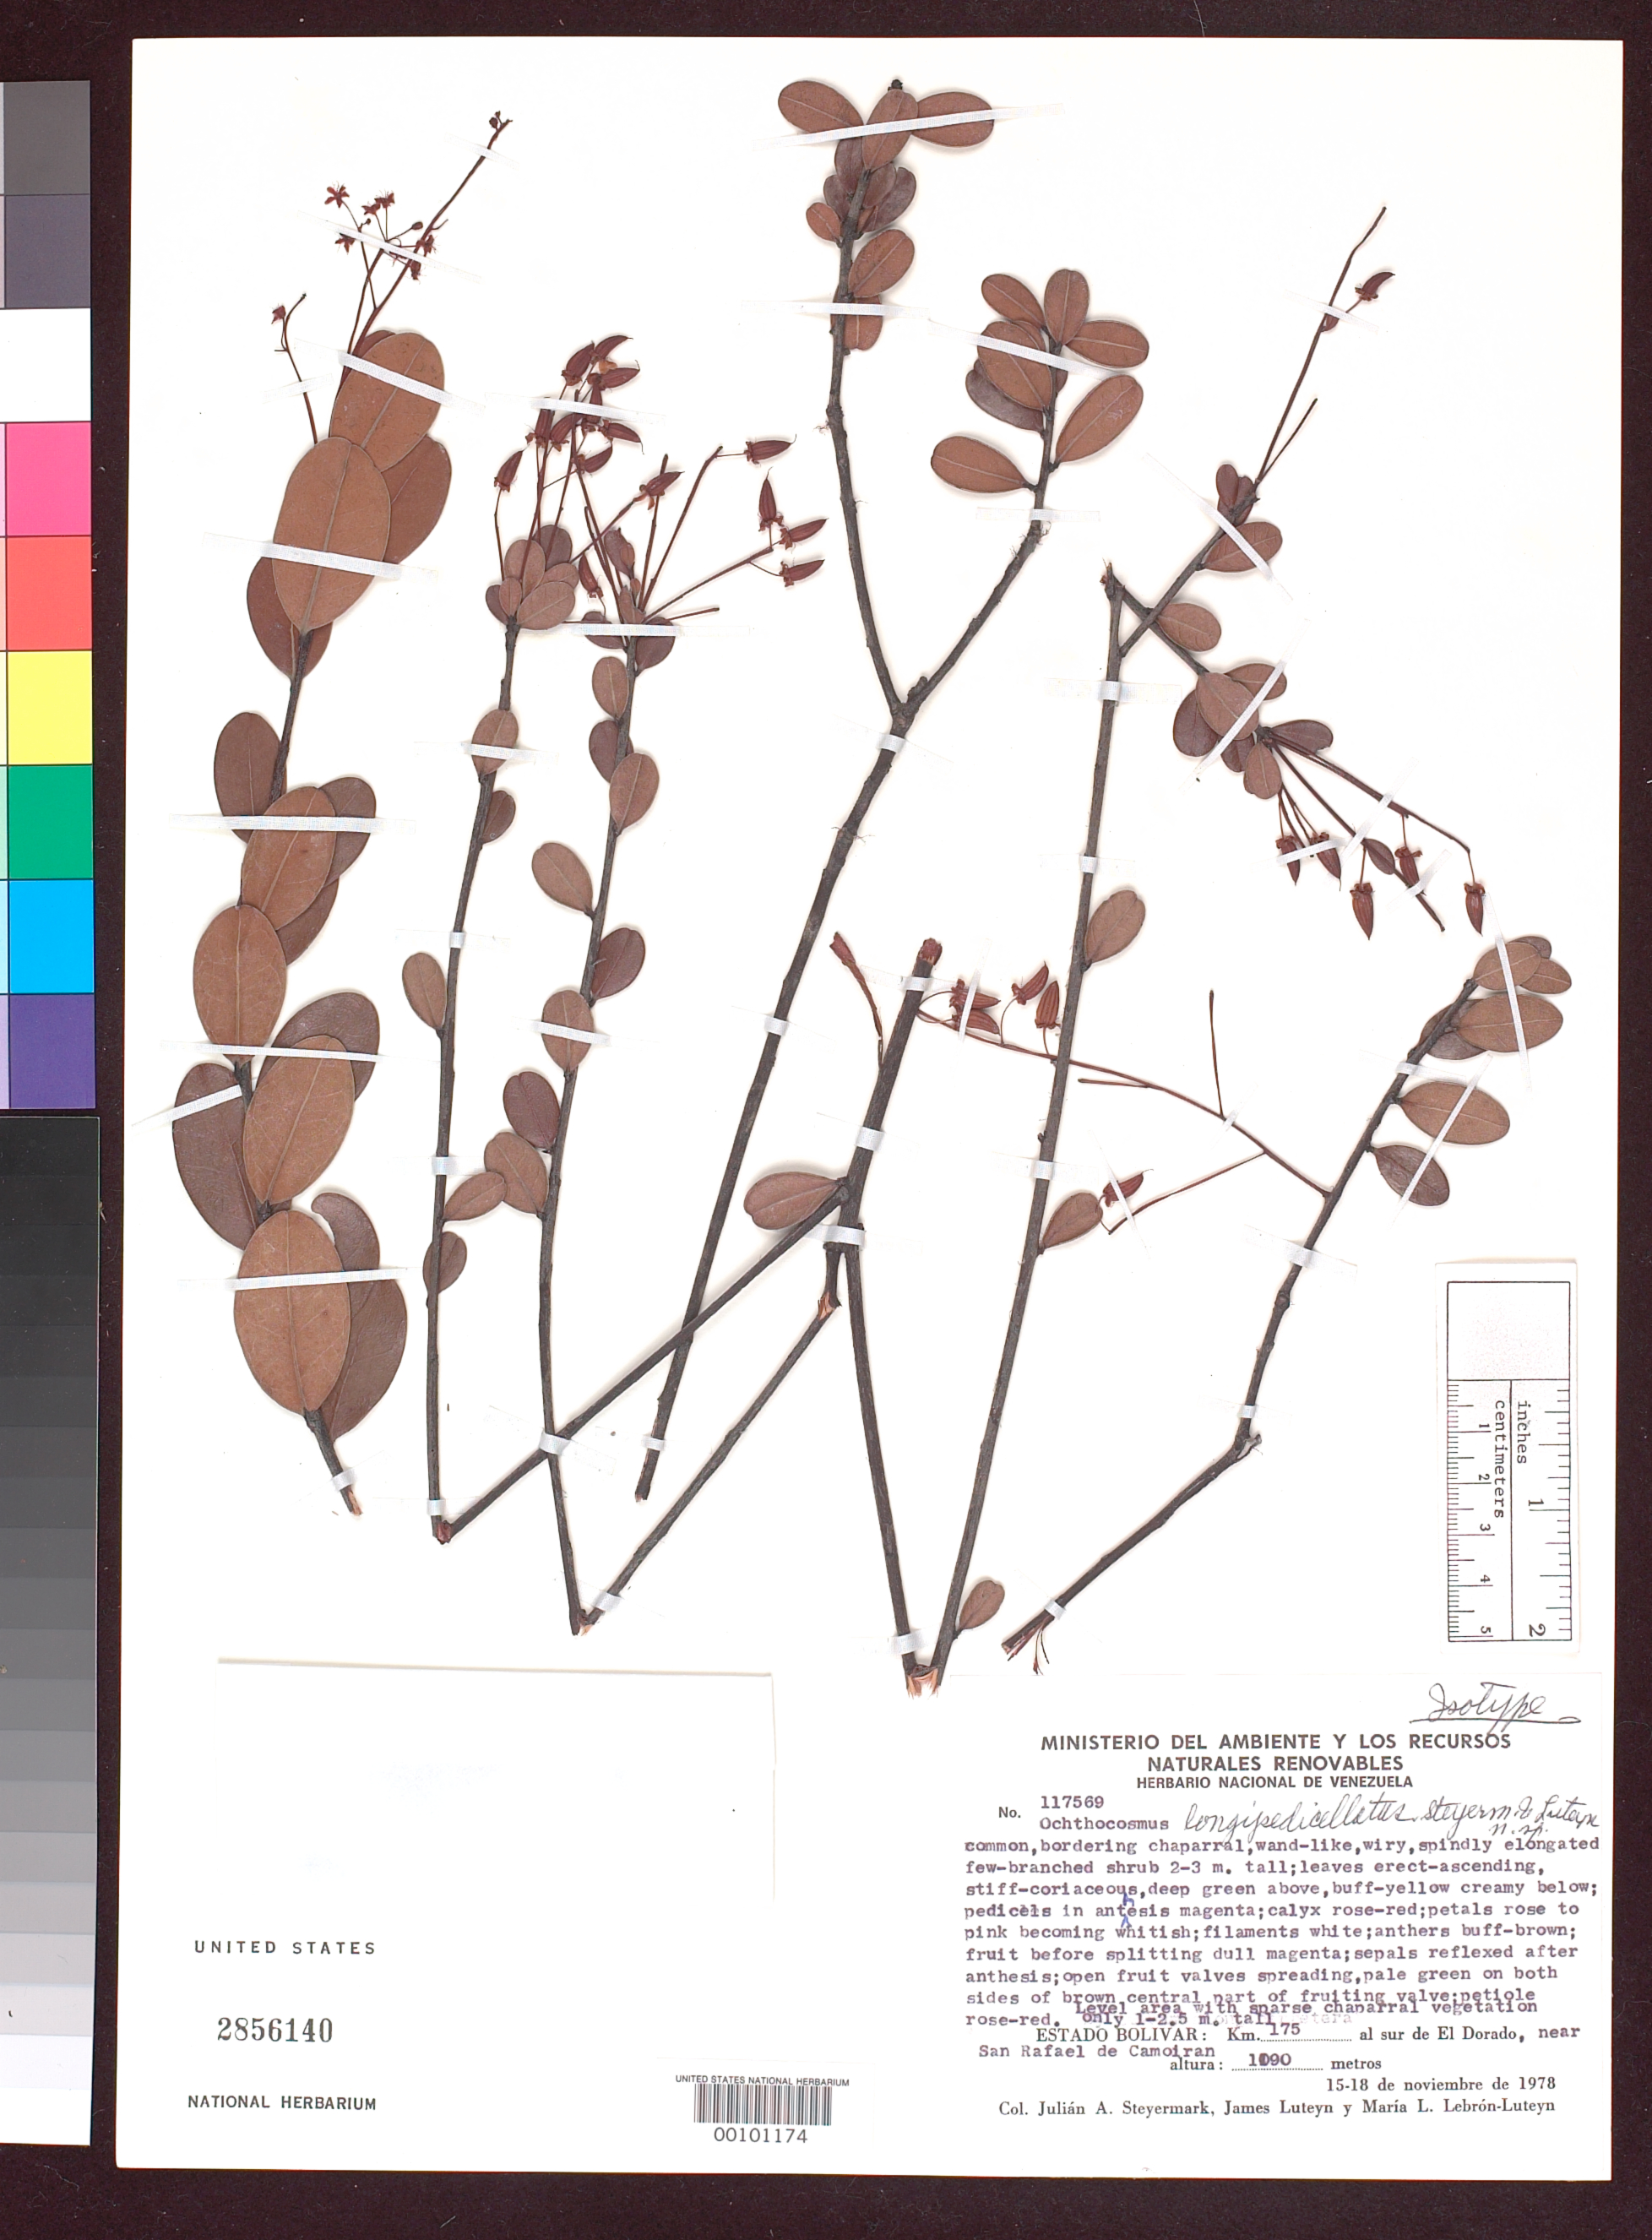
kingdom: Plantae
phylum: Tracheophyta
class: Magnoliopsida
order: Malpighiales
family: Ixonanthaceae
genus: Ochthocosmus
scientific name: Ochthocosmus longipedicellatus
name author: Steyerm. & Luteyn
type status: Isotype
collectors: J. Steyermark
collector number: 117569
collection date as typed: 15 Nov 1978 to 18 Nov 1978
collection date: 1978-11-15/1978-11-18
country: Venezuela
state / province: Bolivar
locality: South of El Dorado near San Rafael de Camoiran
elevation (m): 1090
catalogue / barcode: US 2856140